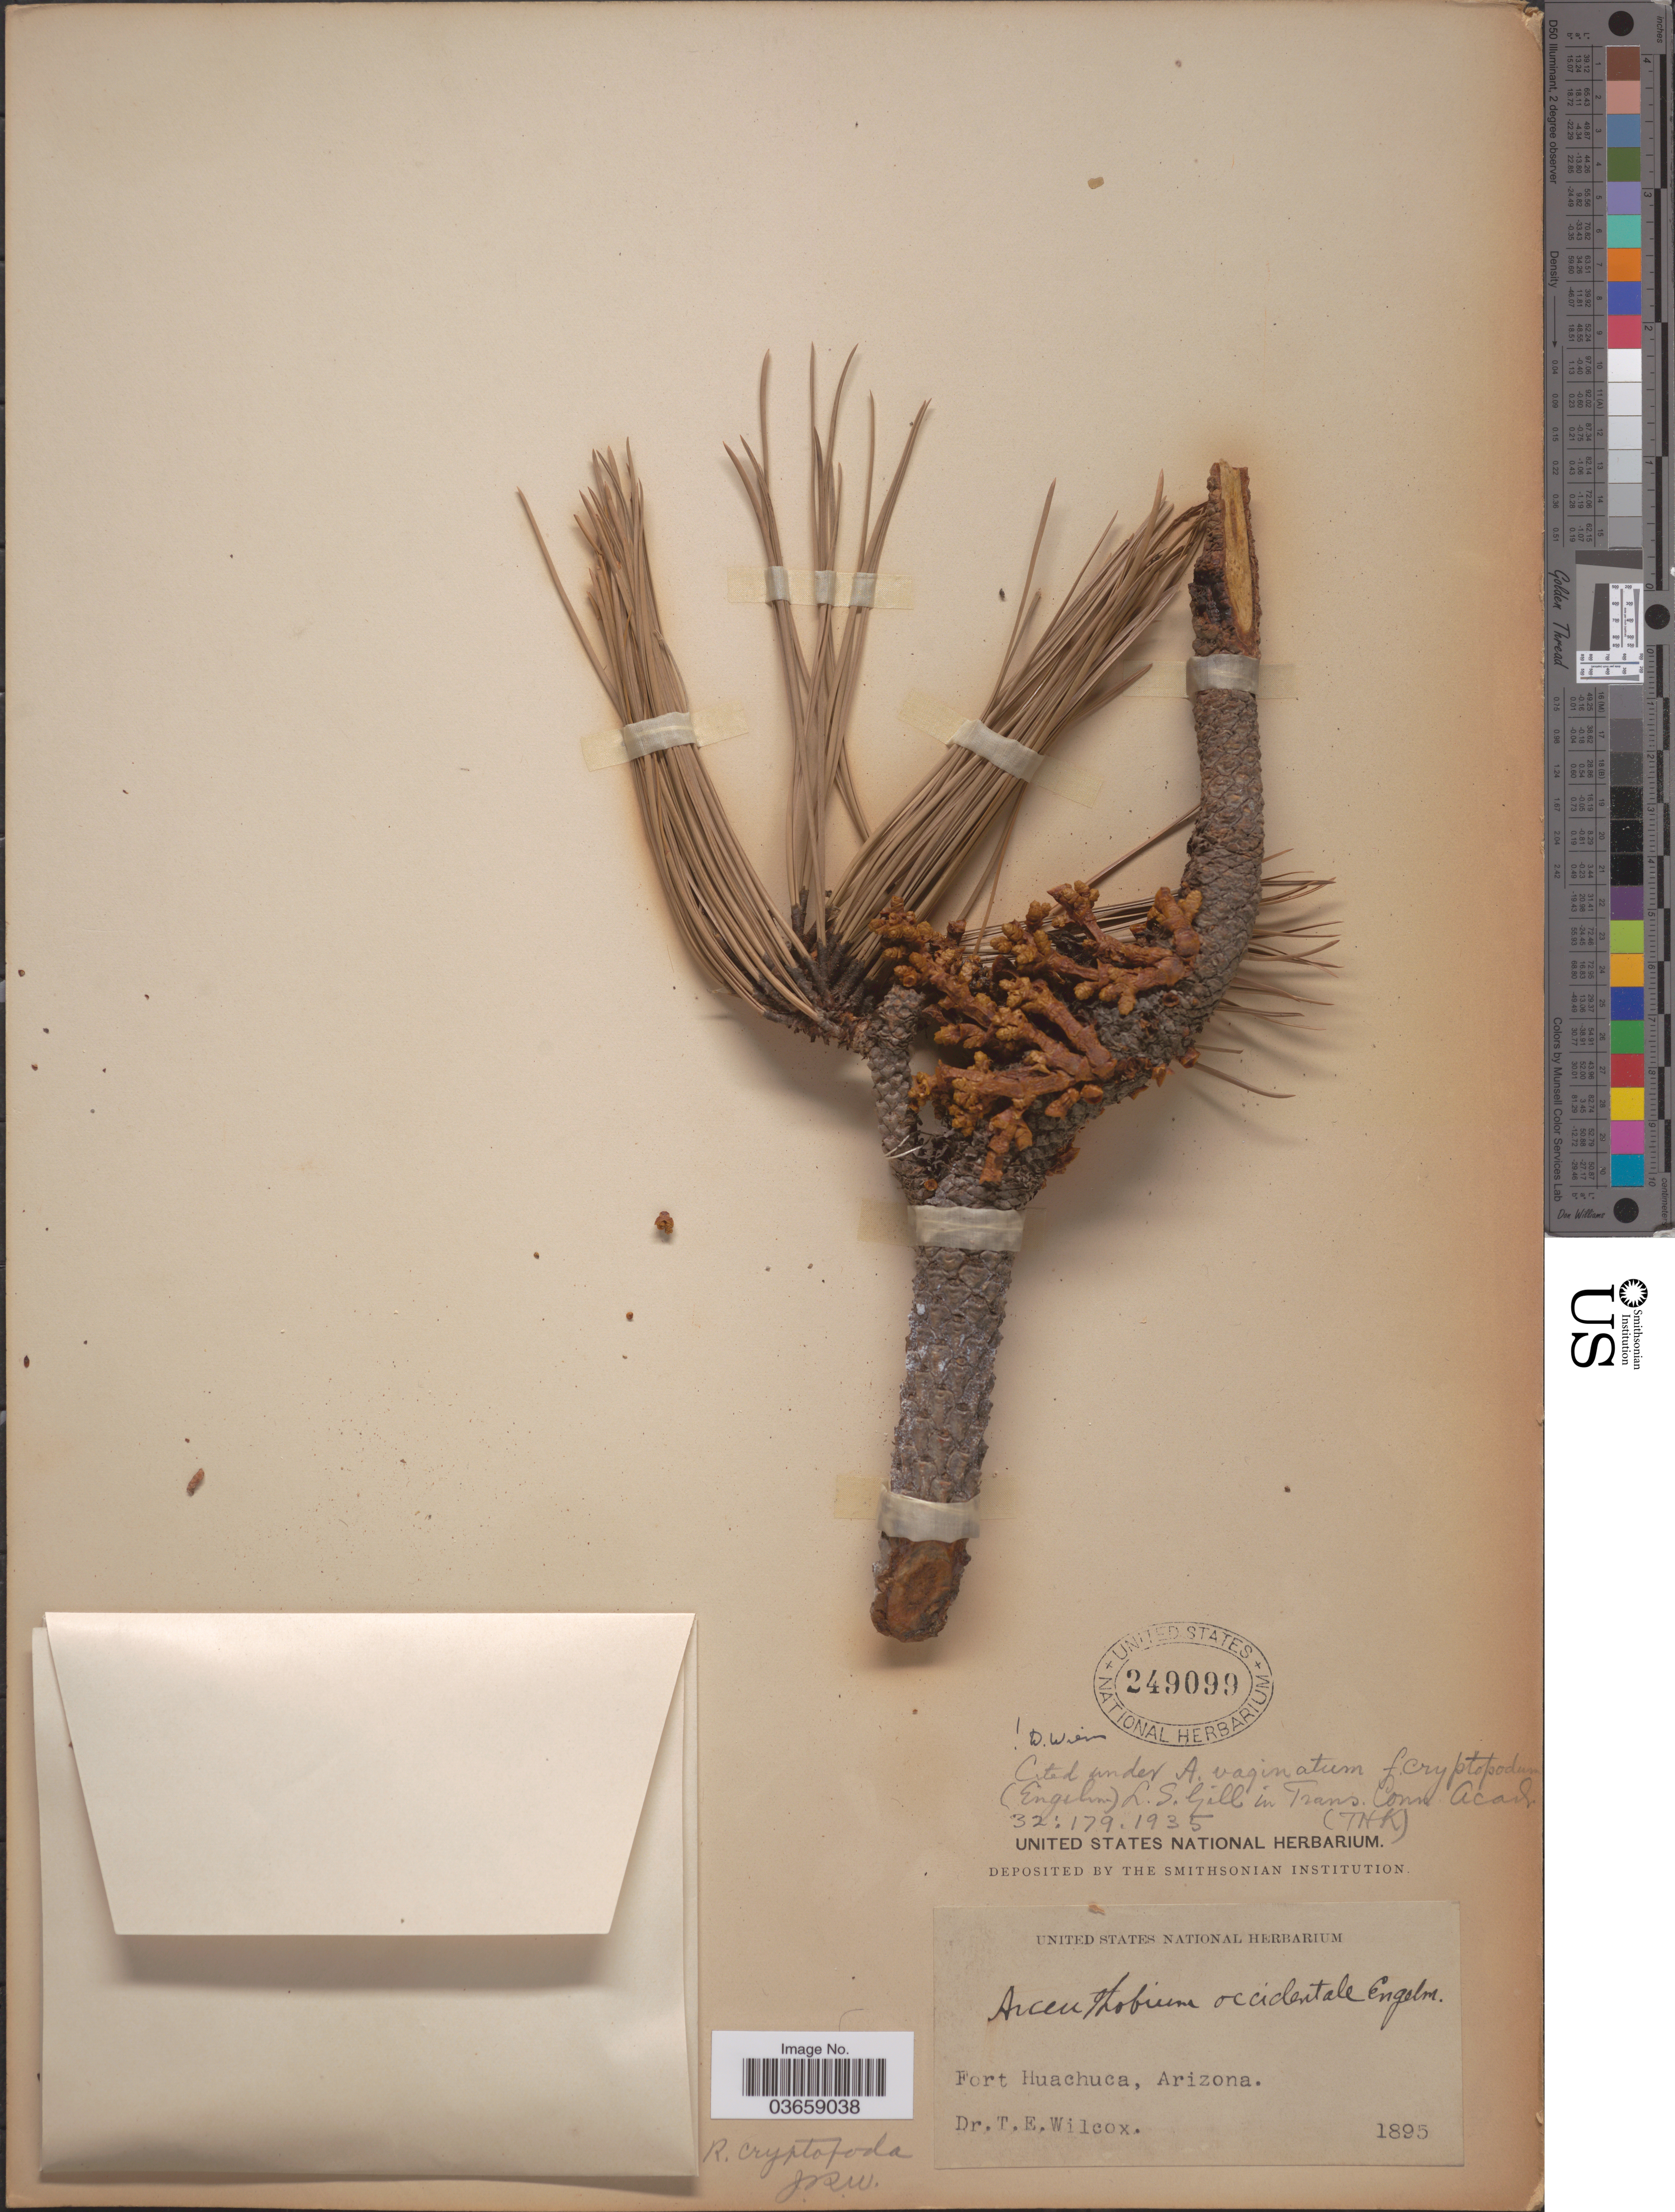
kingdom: Plantae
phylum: Tracheophyta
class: Magnoliopsida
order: Santalales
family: Viscaceae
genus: Arceuthobium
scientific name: Arceuthobium vaginatum f. cryptopodum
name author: (Engelm.) L.S. Gill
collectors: T. E. Wilcox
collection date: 1895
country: United States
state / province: Arizona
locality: Fort Huachuca.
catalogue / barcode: US 249099